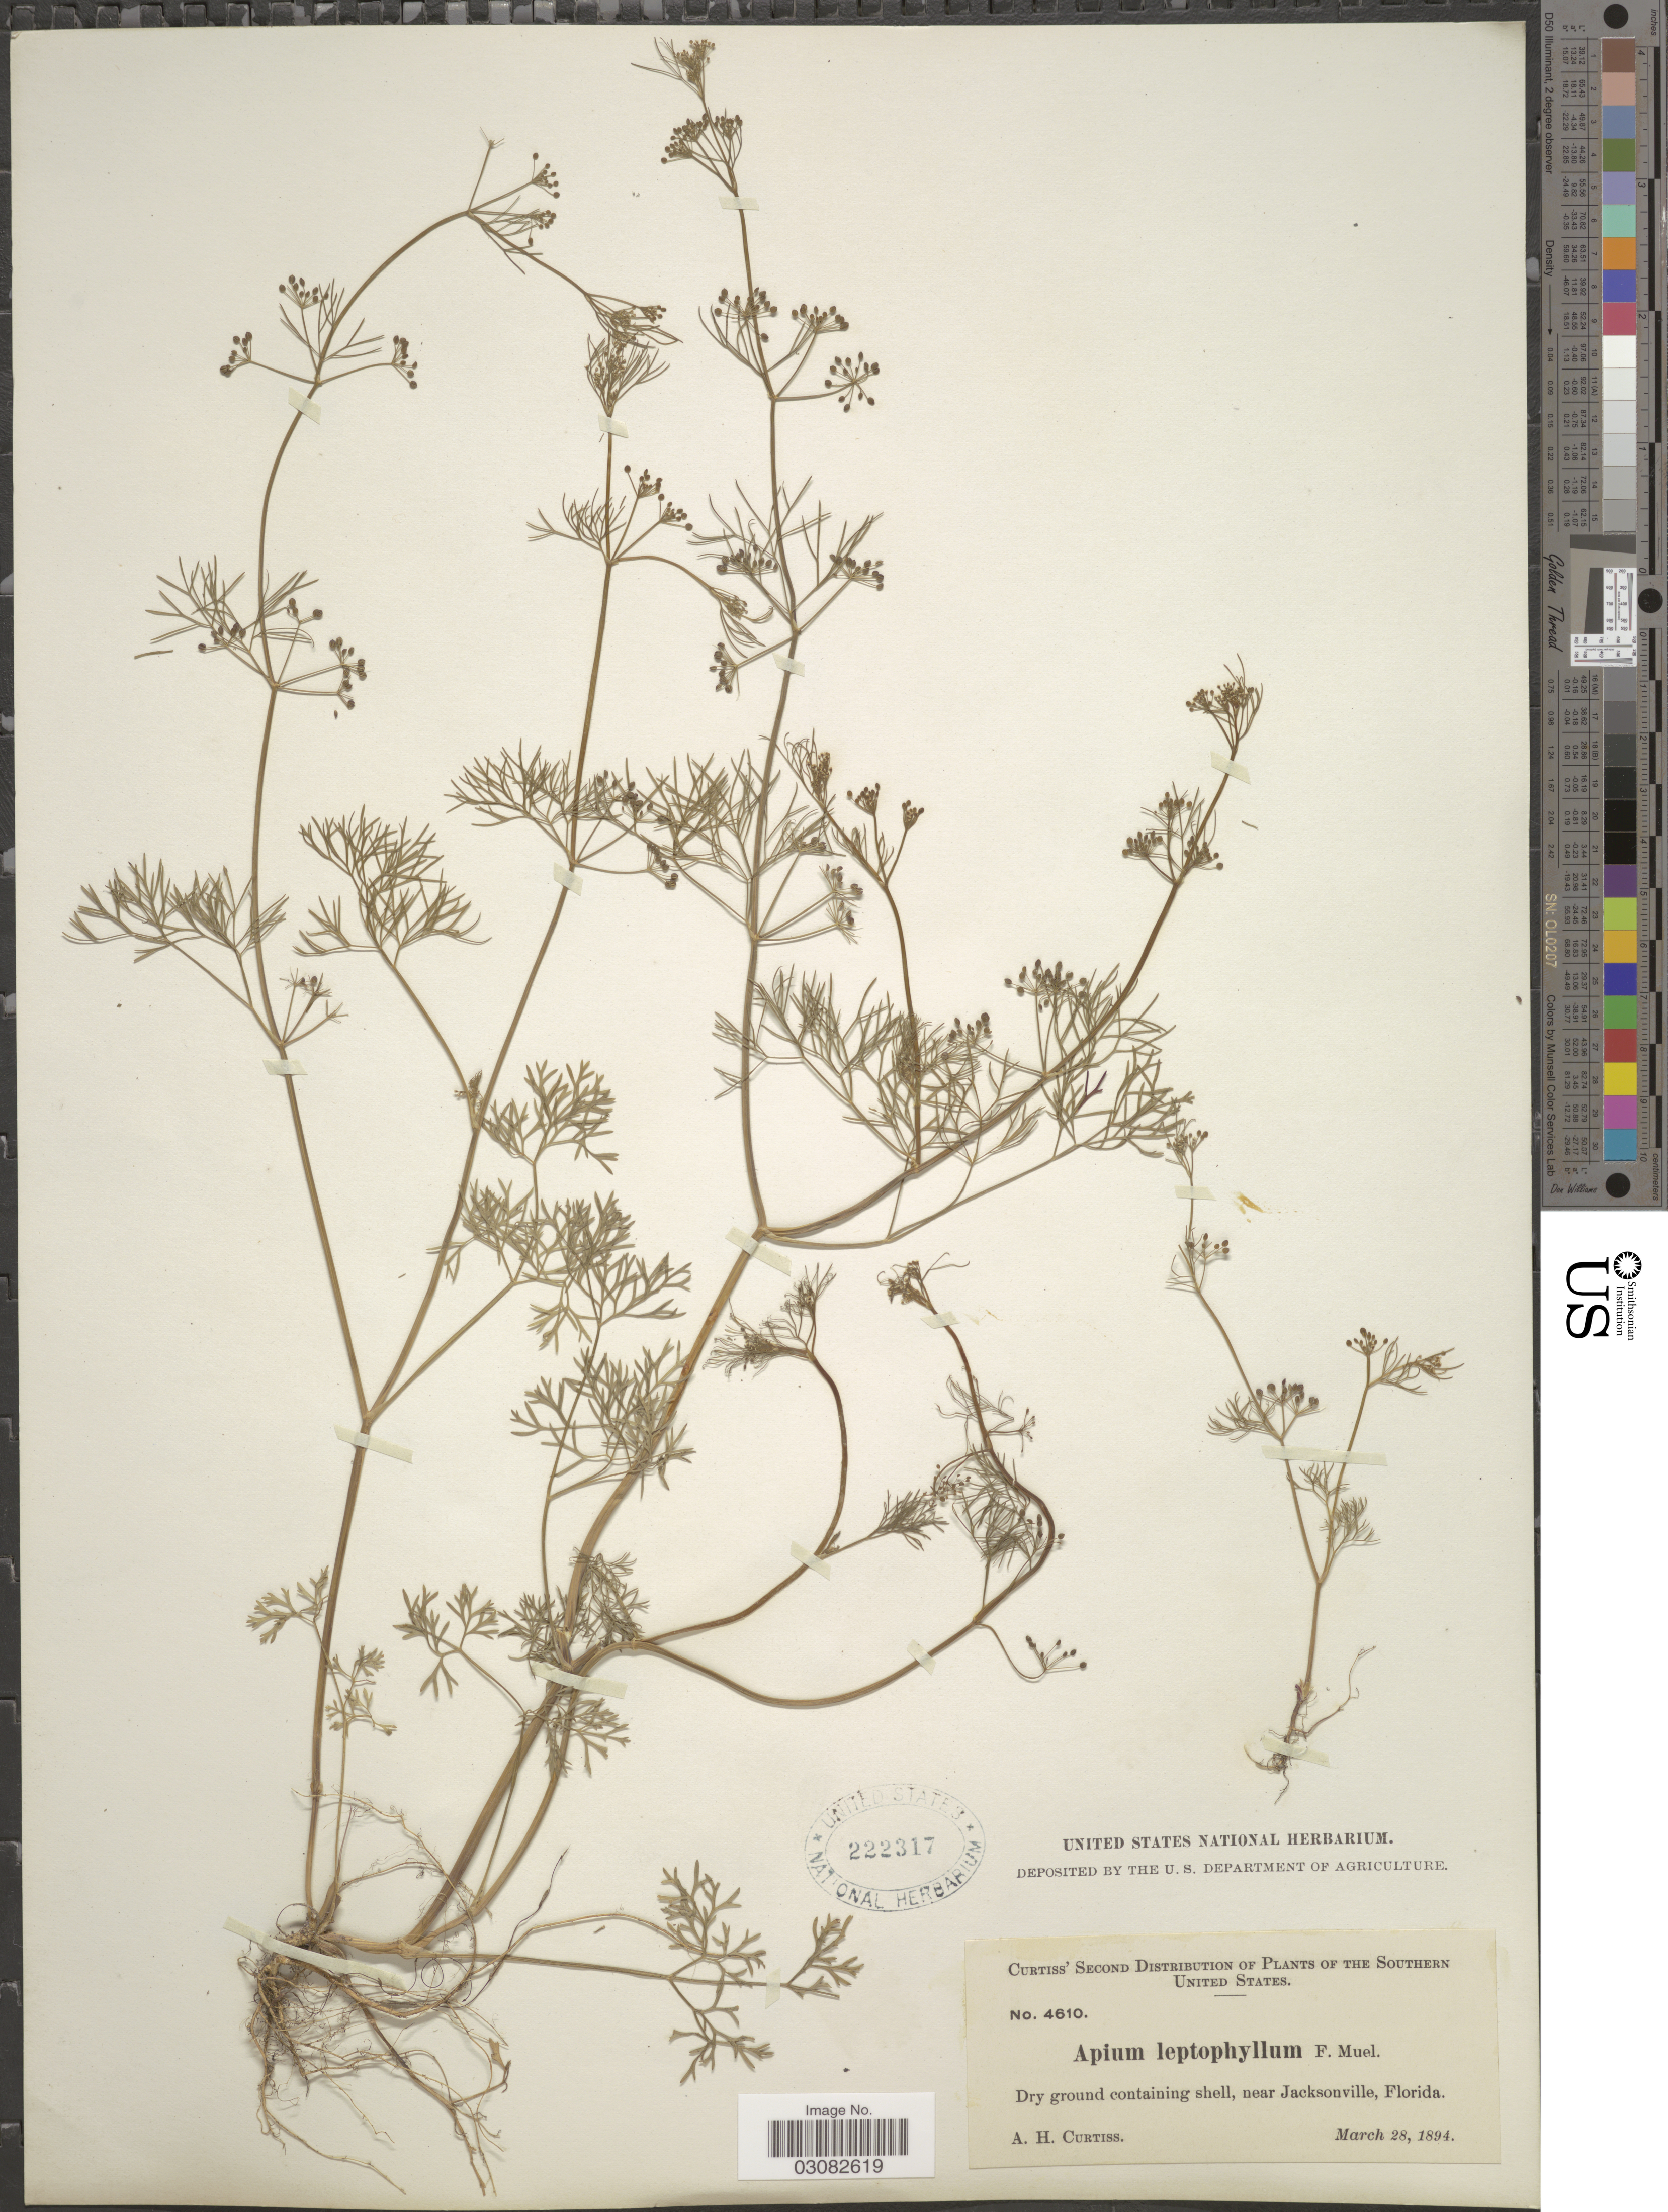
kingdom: Plantae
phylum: Tracheophyta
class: Magnoliopsida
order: Apiales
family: Apiaceae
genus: Apium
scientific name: Apium ammi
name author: (Jacq.) Urb.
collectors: A. H. Curtiss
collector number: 4610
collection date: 1894-03-28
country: United States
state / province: Florida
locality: Near Jacksonville.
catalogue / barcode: US 222317